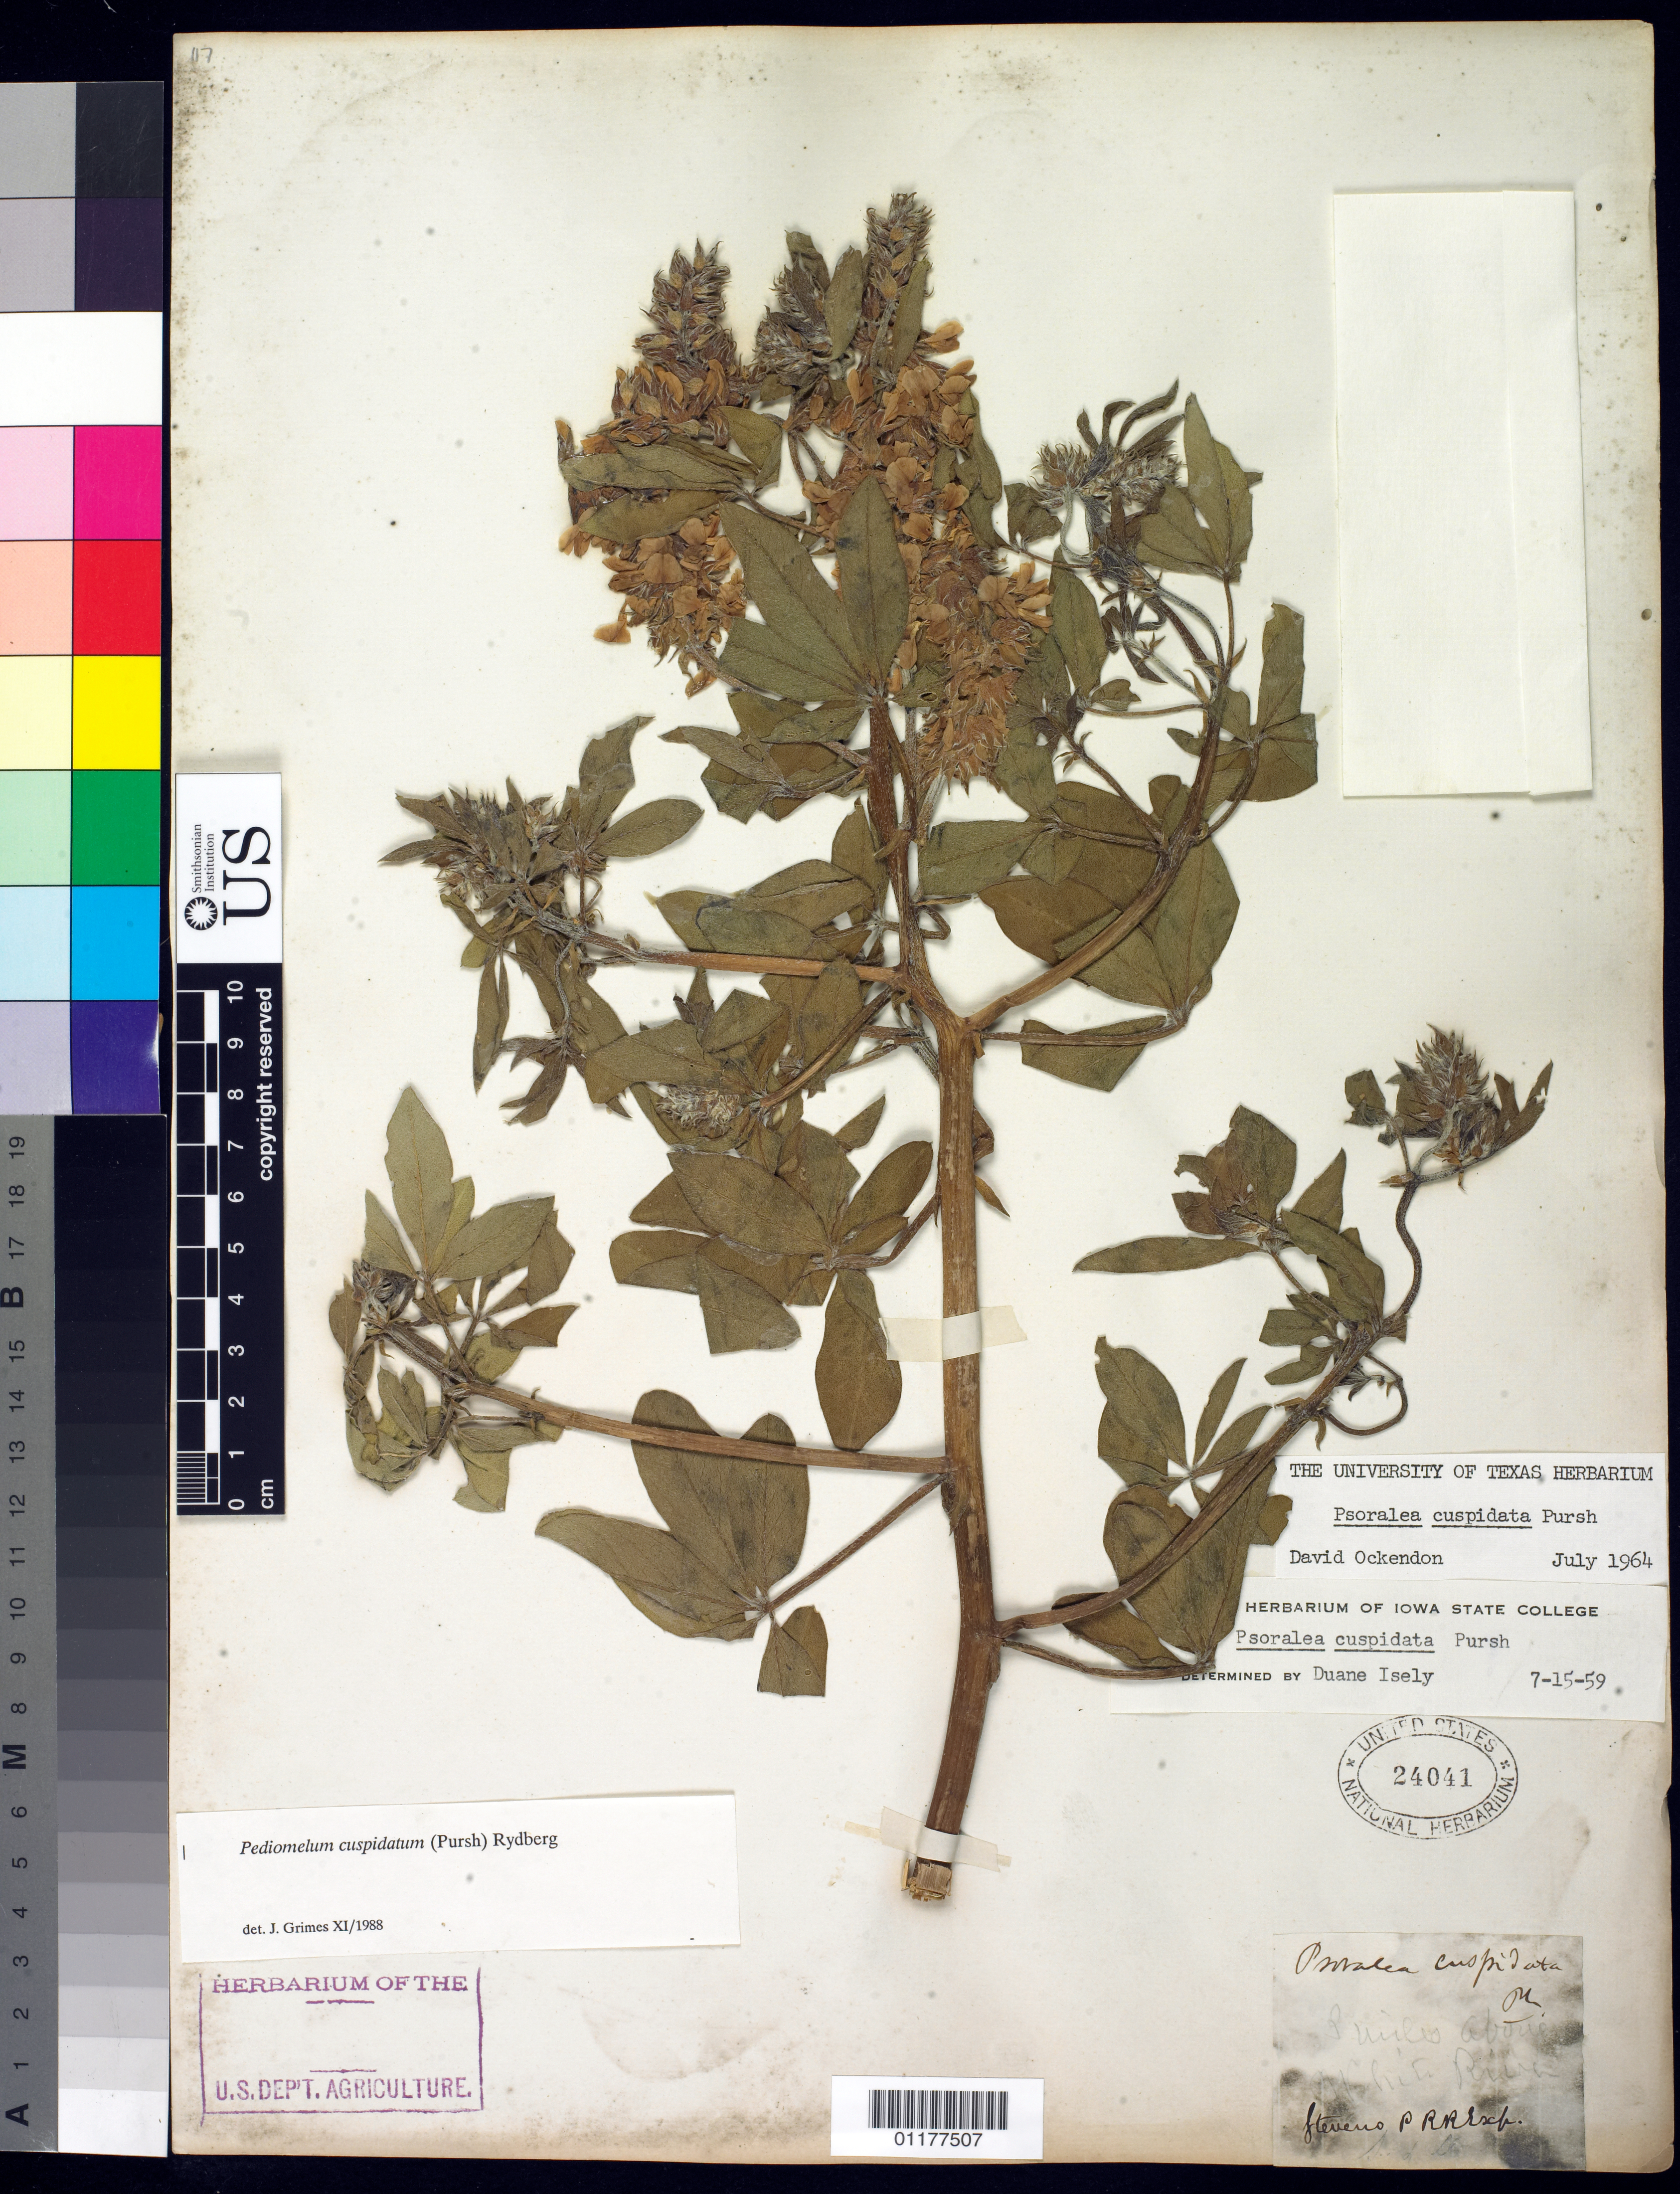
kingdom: Plantae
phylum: Tracheophyta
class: Magnoliopsida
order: Fabales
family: Fabaceae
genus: Pediomelum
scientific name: Pediomelum cuspidatum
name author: (Pursh) Rydb.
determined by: Grimes, J.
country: Canada / United States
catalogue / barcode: US 24041